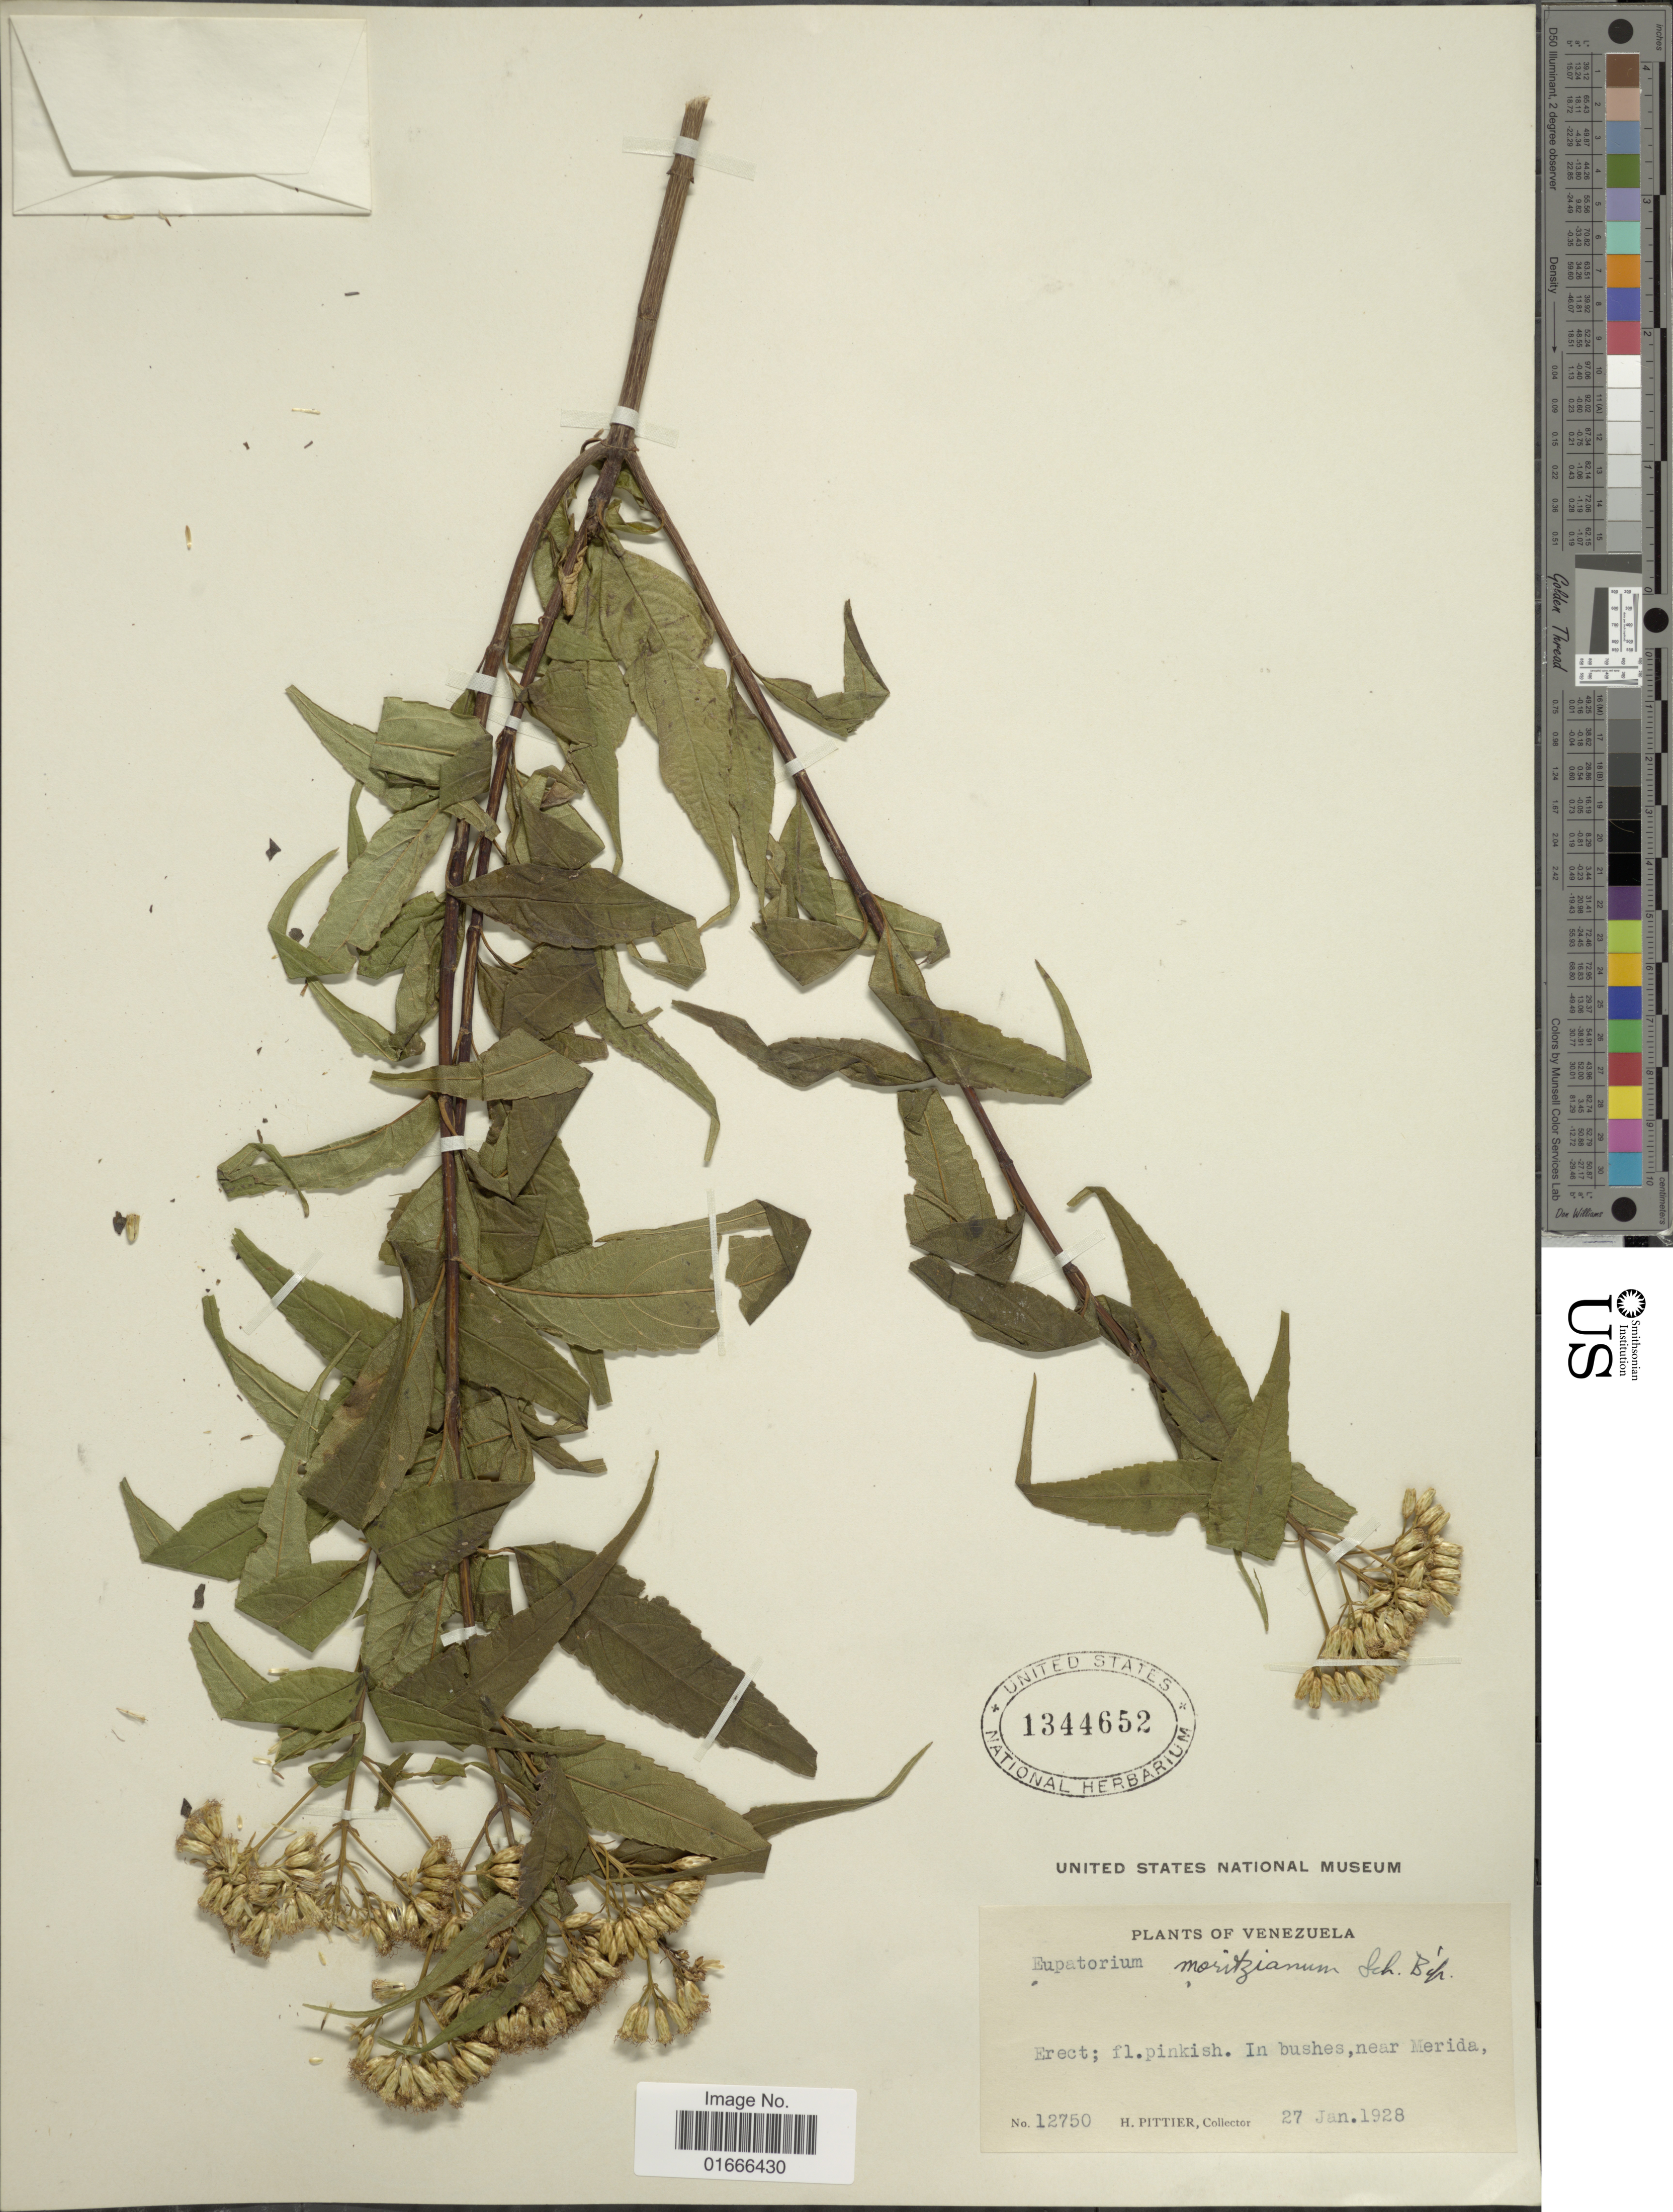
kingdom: Plantae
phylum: Tracheophyta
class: Magnoliopsida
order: Asterales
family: Asteraceae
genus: Chromolaena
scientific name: Chromolaena moritziana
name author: (Sch. Bip.) R.M. King & H. Rob.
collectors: H. F. Pittier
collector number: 12750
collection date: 1928-01-27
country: Venezuela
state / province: Mérida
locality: Near Merida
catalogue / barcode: US 1344652